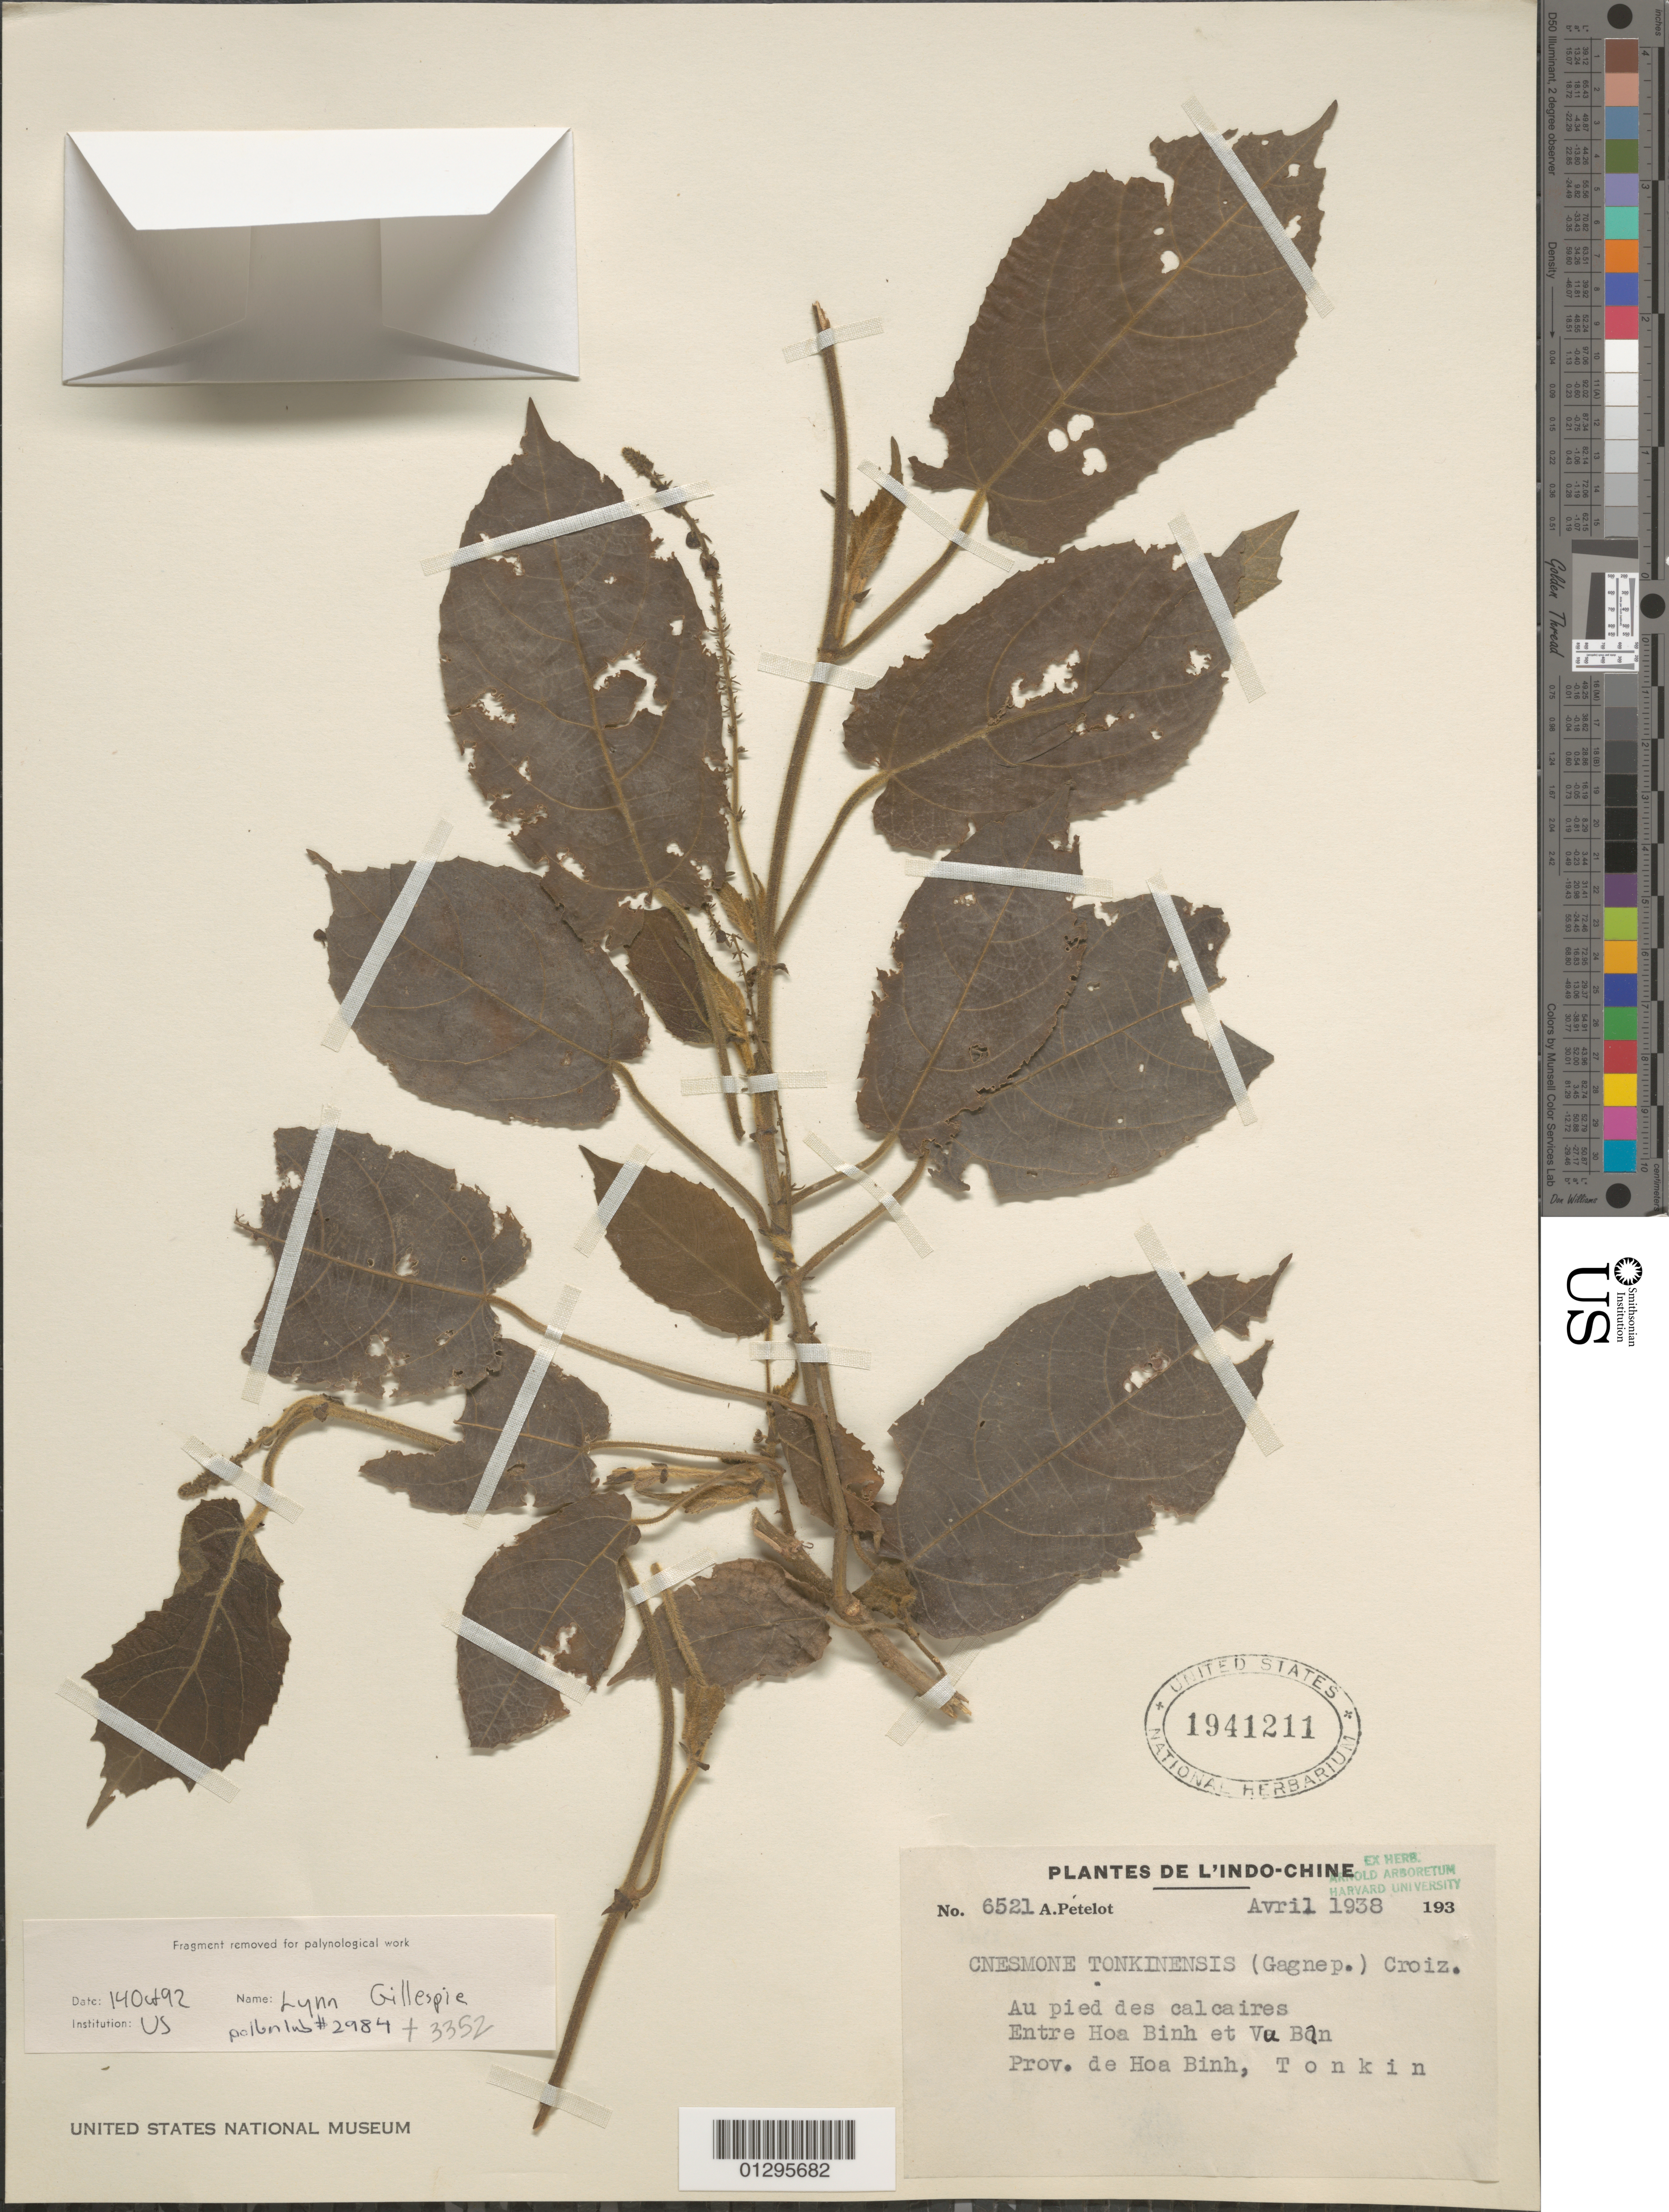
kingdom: Plantae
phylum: Tracheophyta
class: Magnoliopsida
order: Malpighiales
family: Euphorbiaceae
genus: Cnesmone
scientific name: Cnesmone tonkinensis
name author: (Gagnep.) Croizat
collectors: A. Petelot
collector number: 6521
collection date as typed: Apr 1938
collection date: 1938-04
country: Vietnam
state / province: Tonkin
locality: Entre Hoa Binh et Vu Ban.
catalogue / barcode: US 1941211